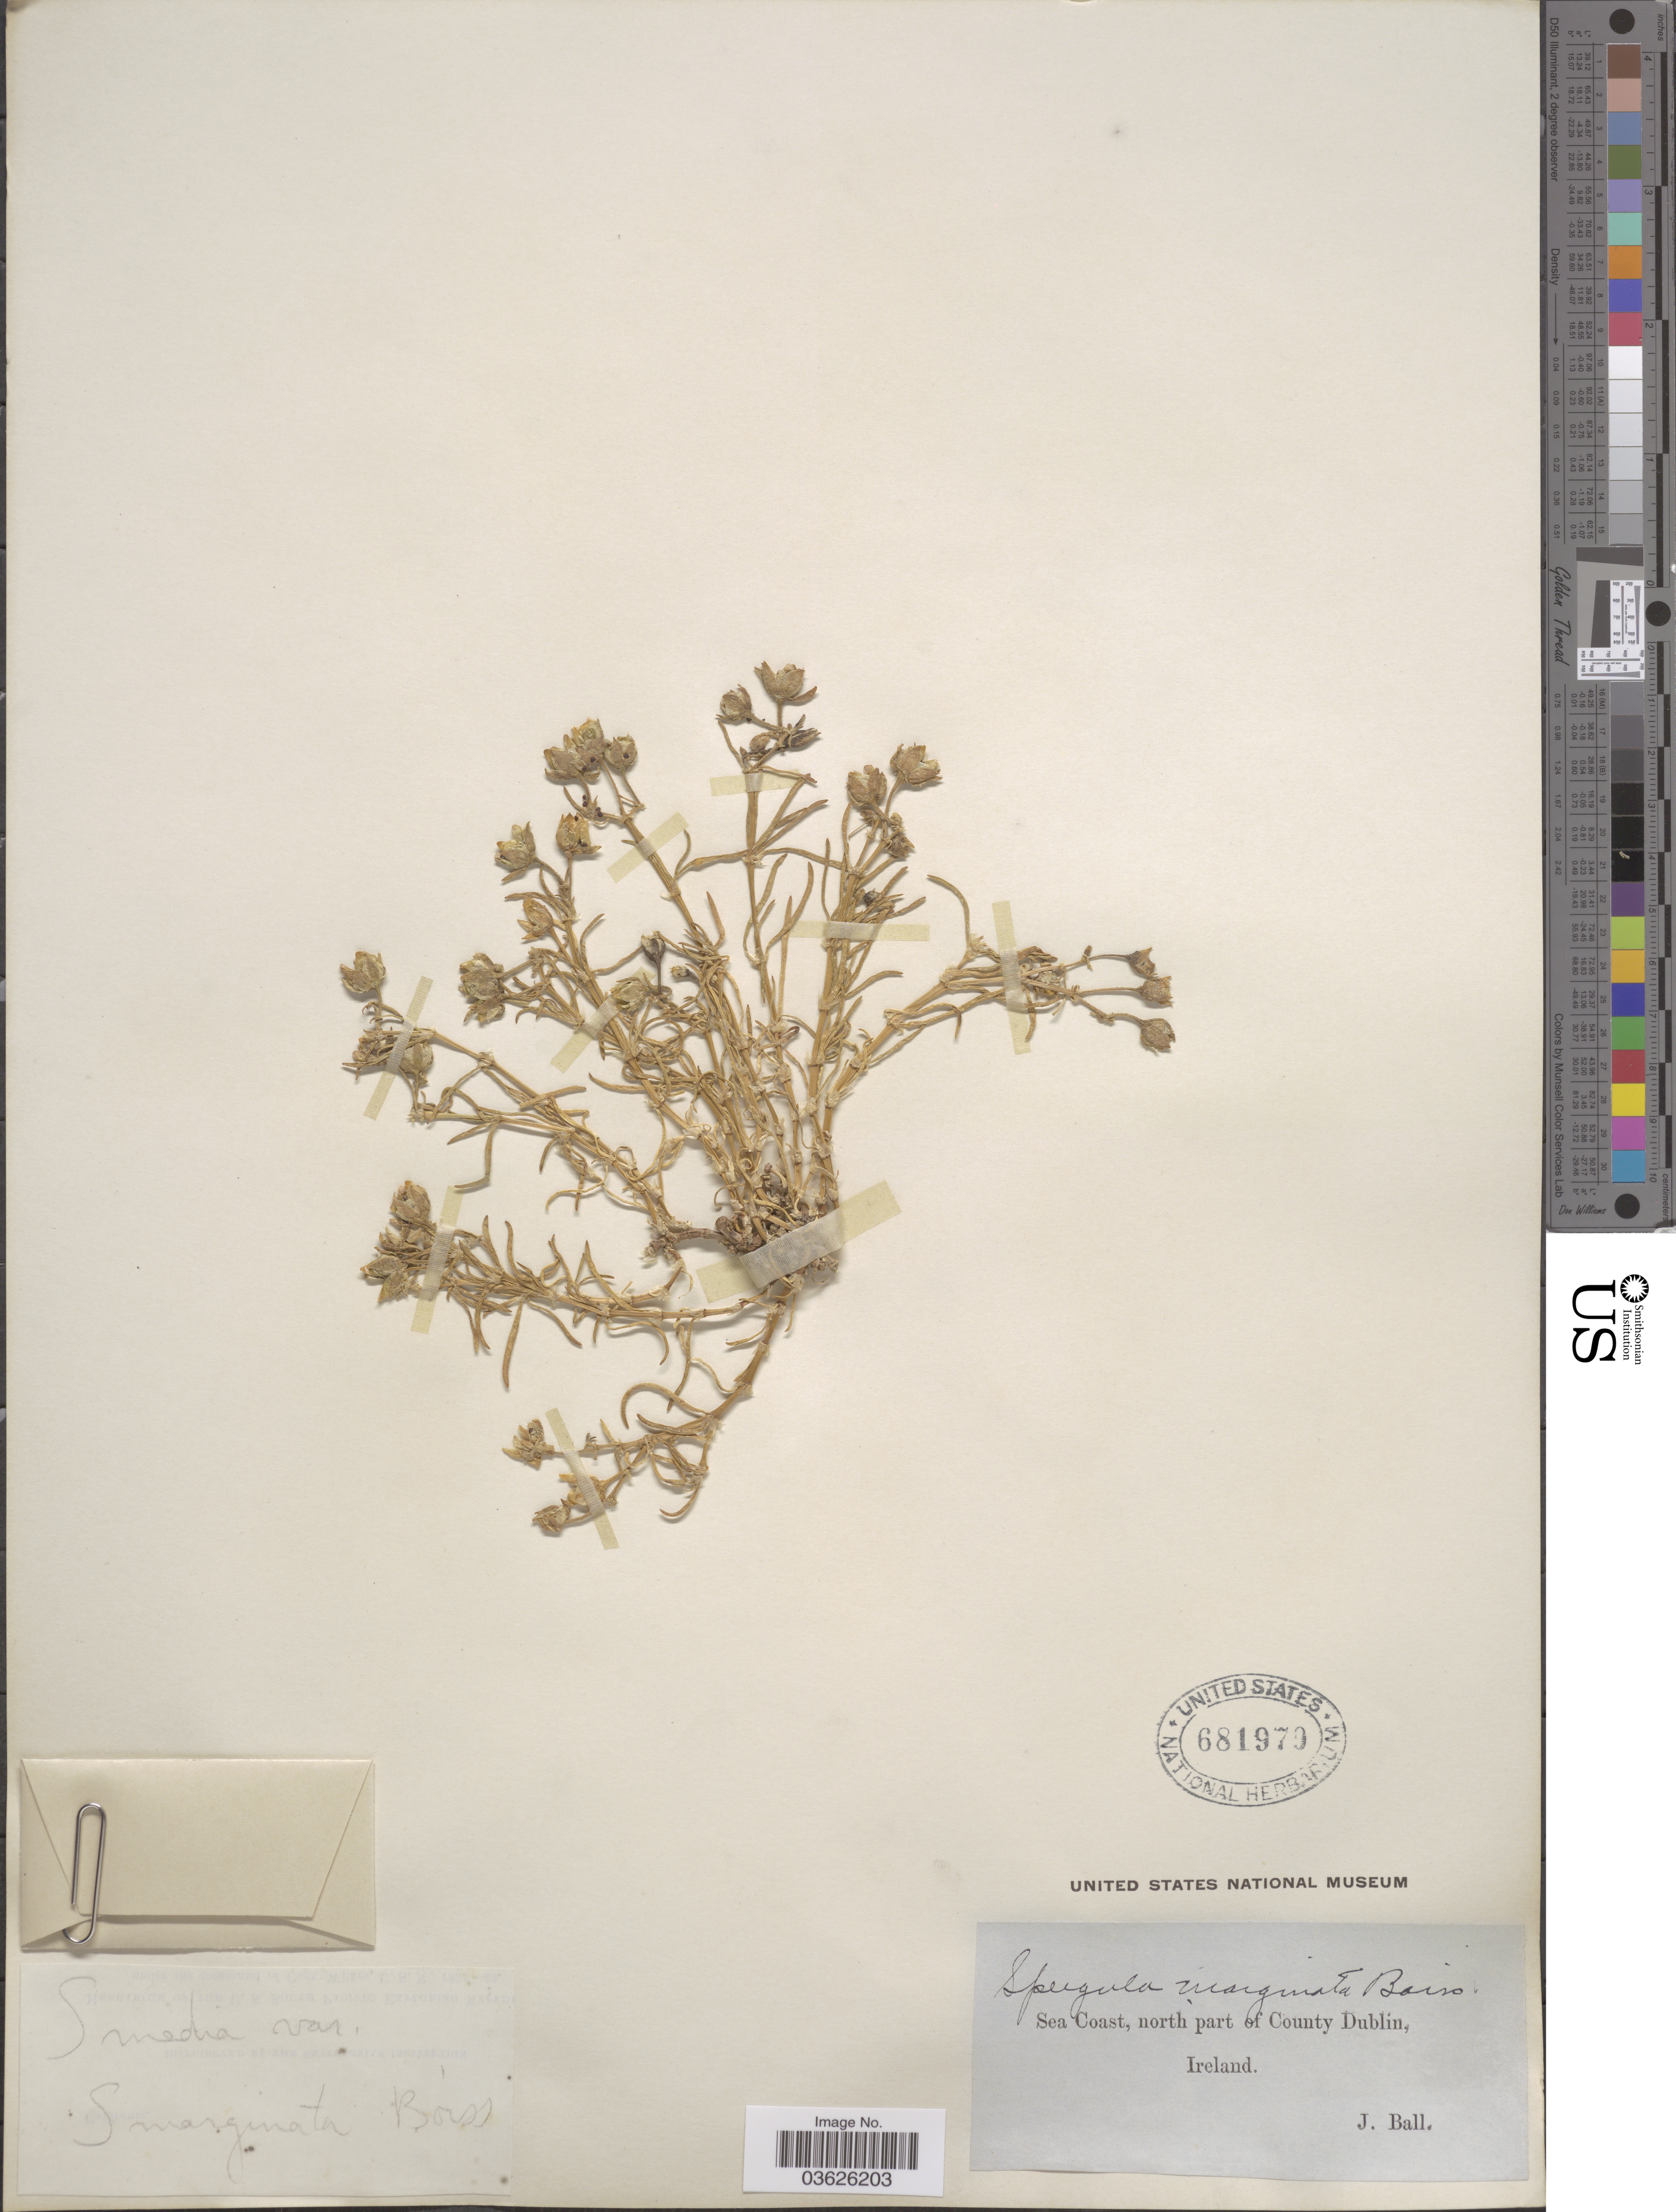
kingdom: Plantae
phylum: Tracheophyta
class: Magnoliopsida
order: Caryophyllales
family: Caryophyllaceae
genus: Tissa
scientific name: Tissa marginata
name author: A. Heller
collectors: J. Ball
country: Ireland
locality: Sea Coast, north part of County Dublin.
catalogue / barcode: US 681970